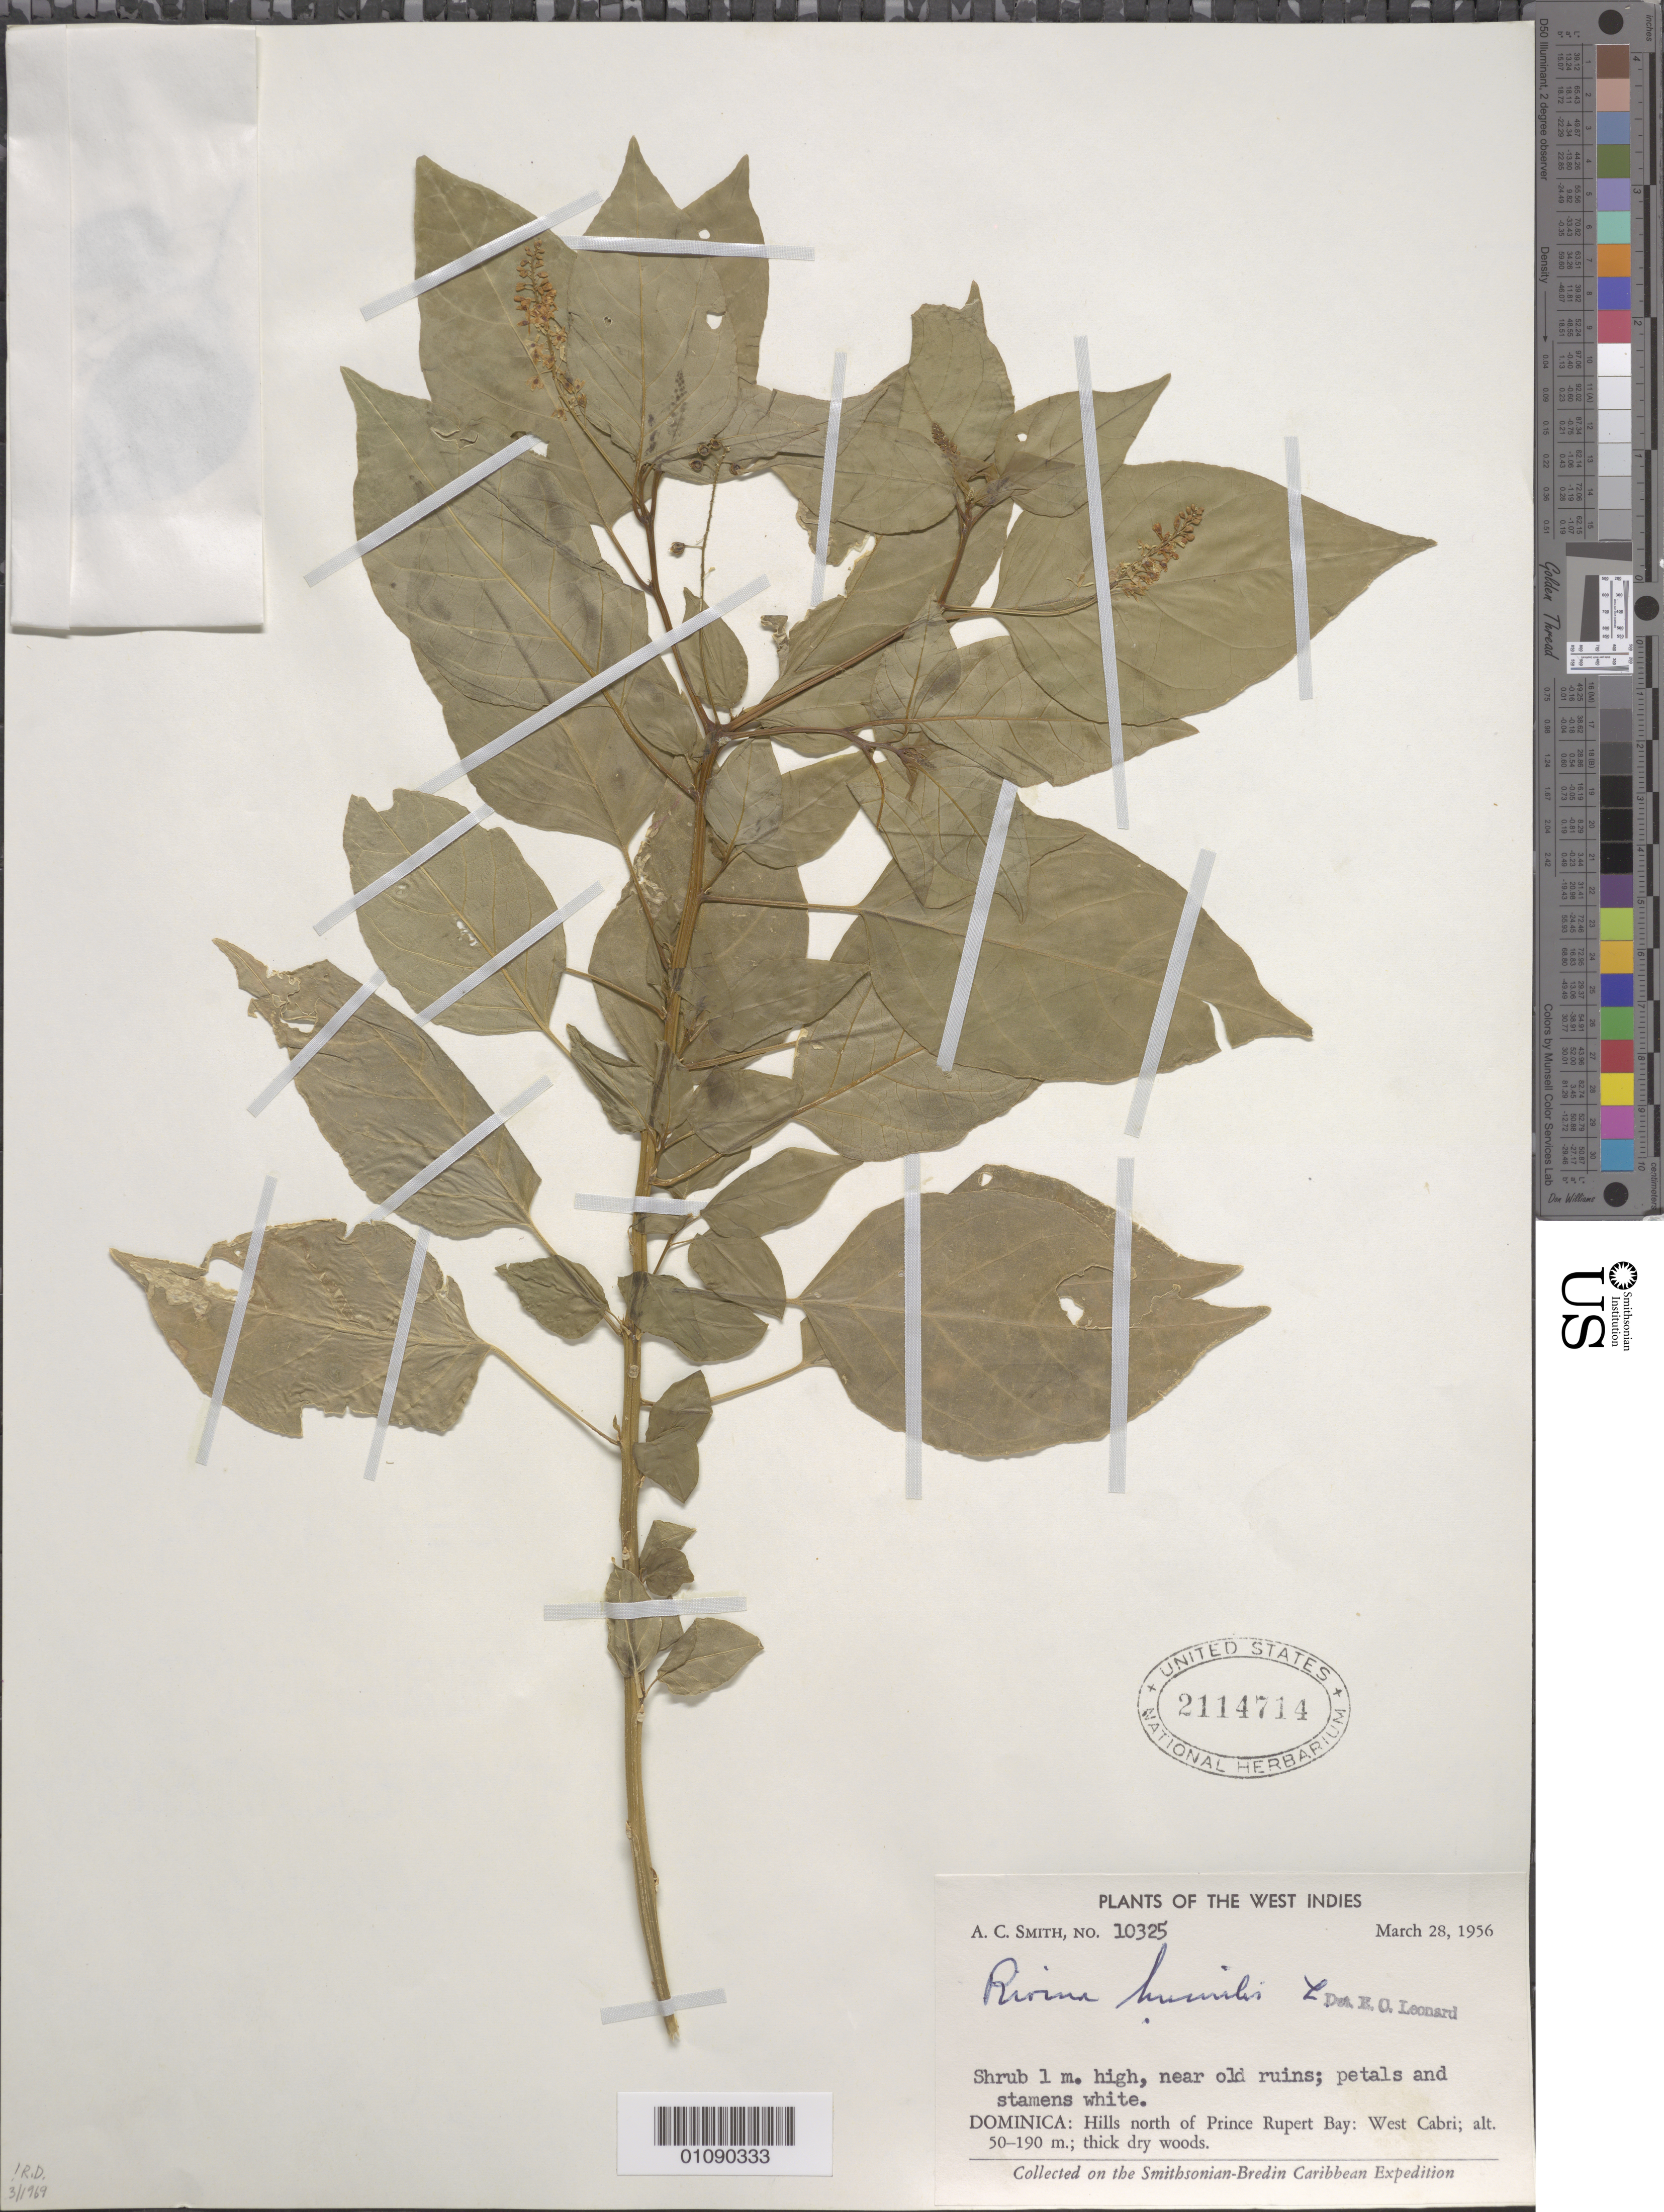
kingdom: Plantae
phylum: Tracheophyta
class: Magnoliopsida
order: Caryophyllales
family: Phytolaccaceae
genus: Rivina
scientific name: Rivina humilis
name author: L.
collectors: A. C. Smith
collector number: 10325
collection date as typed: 28 Mar 1956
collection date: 1956-03-28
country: Dominica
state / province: St. John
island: Dominica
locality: West Cabri: Hills N of Prince Rupert Bay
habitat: Thick dry woods. Near old ruins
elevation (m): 50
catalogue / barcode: US 2114714